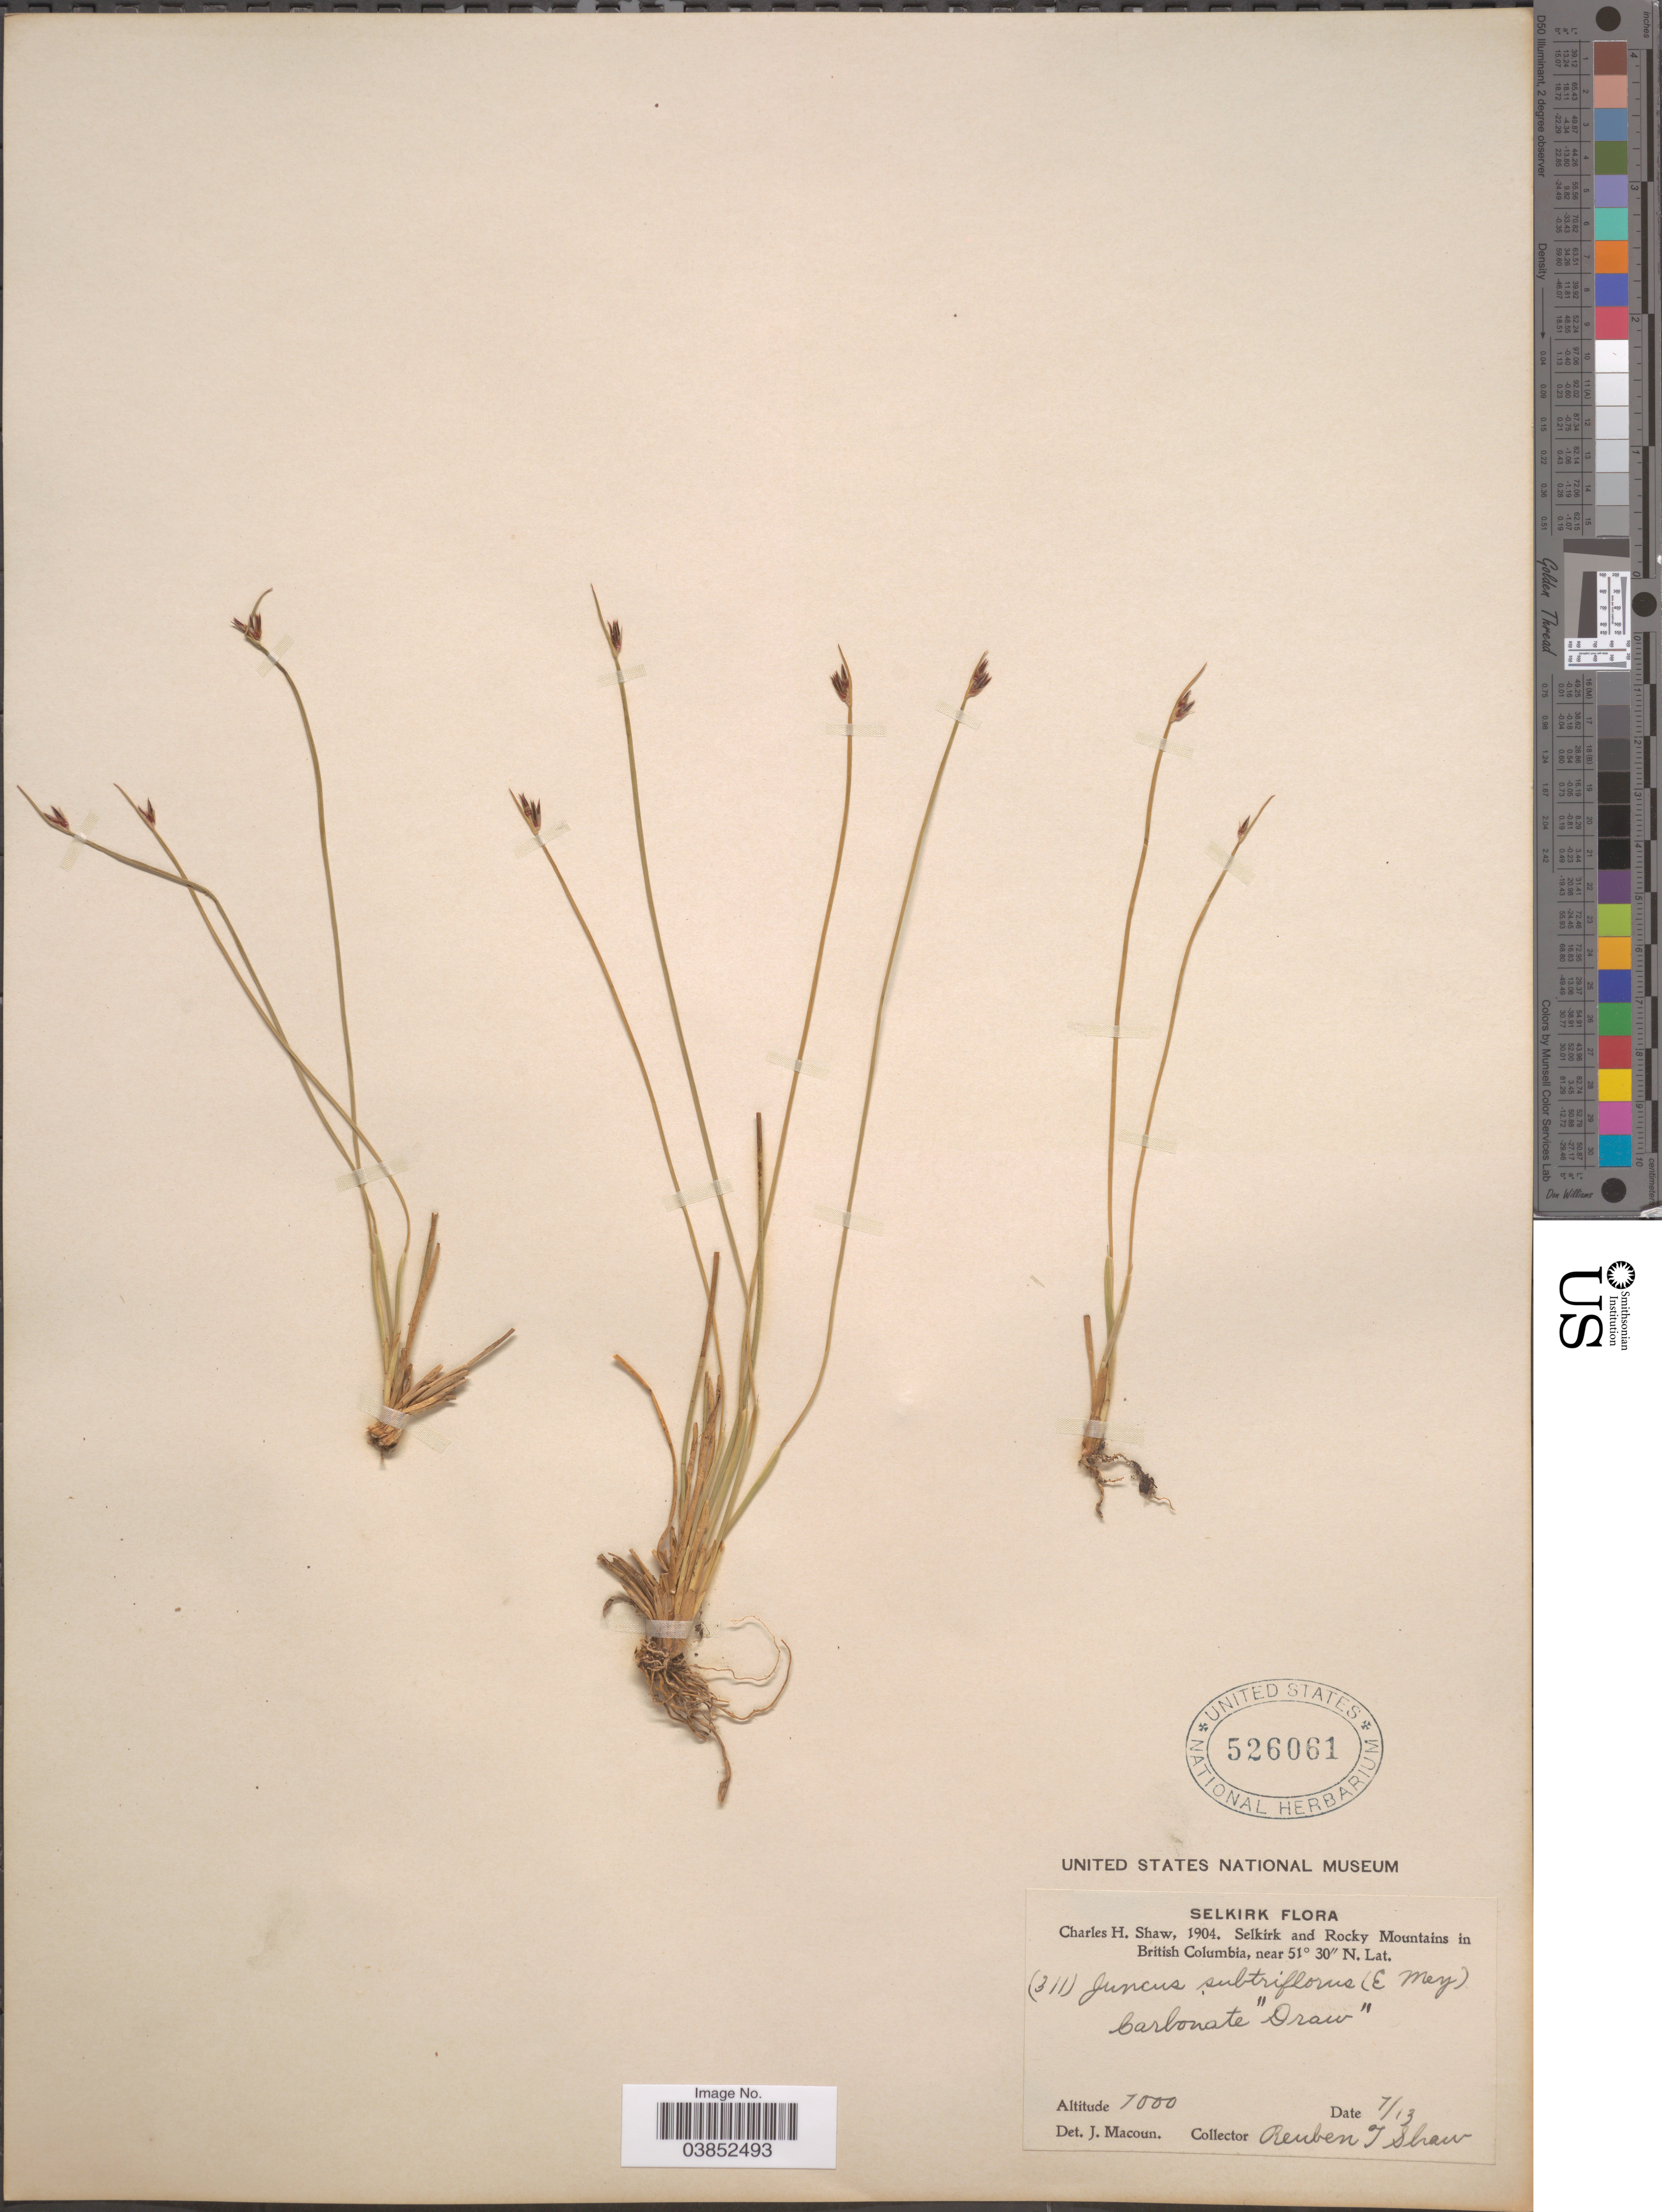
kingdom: Plantae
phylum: Tracheophyta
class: Liliopsida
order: Poales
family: Juncaceae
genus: Juncus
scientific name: Juncus drummondii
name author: E. Mey.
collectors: R. T. Shaw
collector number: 311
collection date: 1904-07-13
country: Canada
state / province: British Columbia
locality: Selkirk and Rocky Mountains. Carbonate "Draw".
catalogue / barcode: US 526061